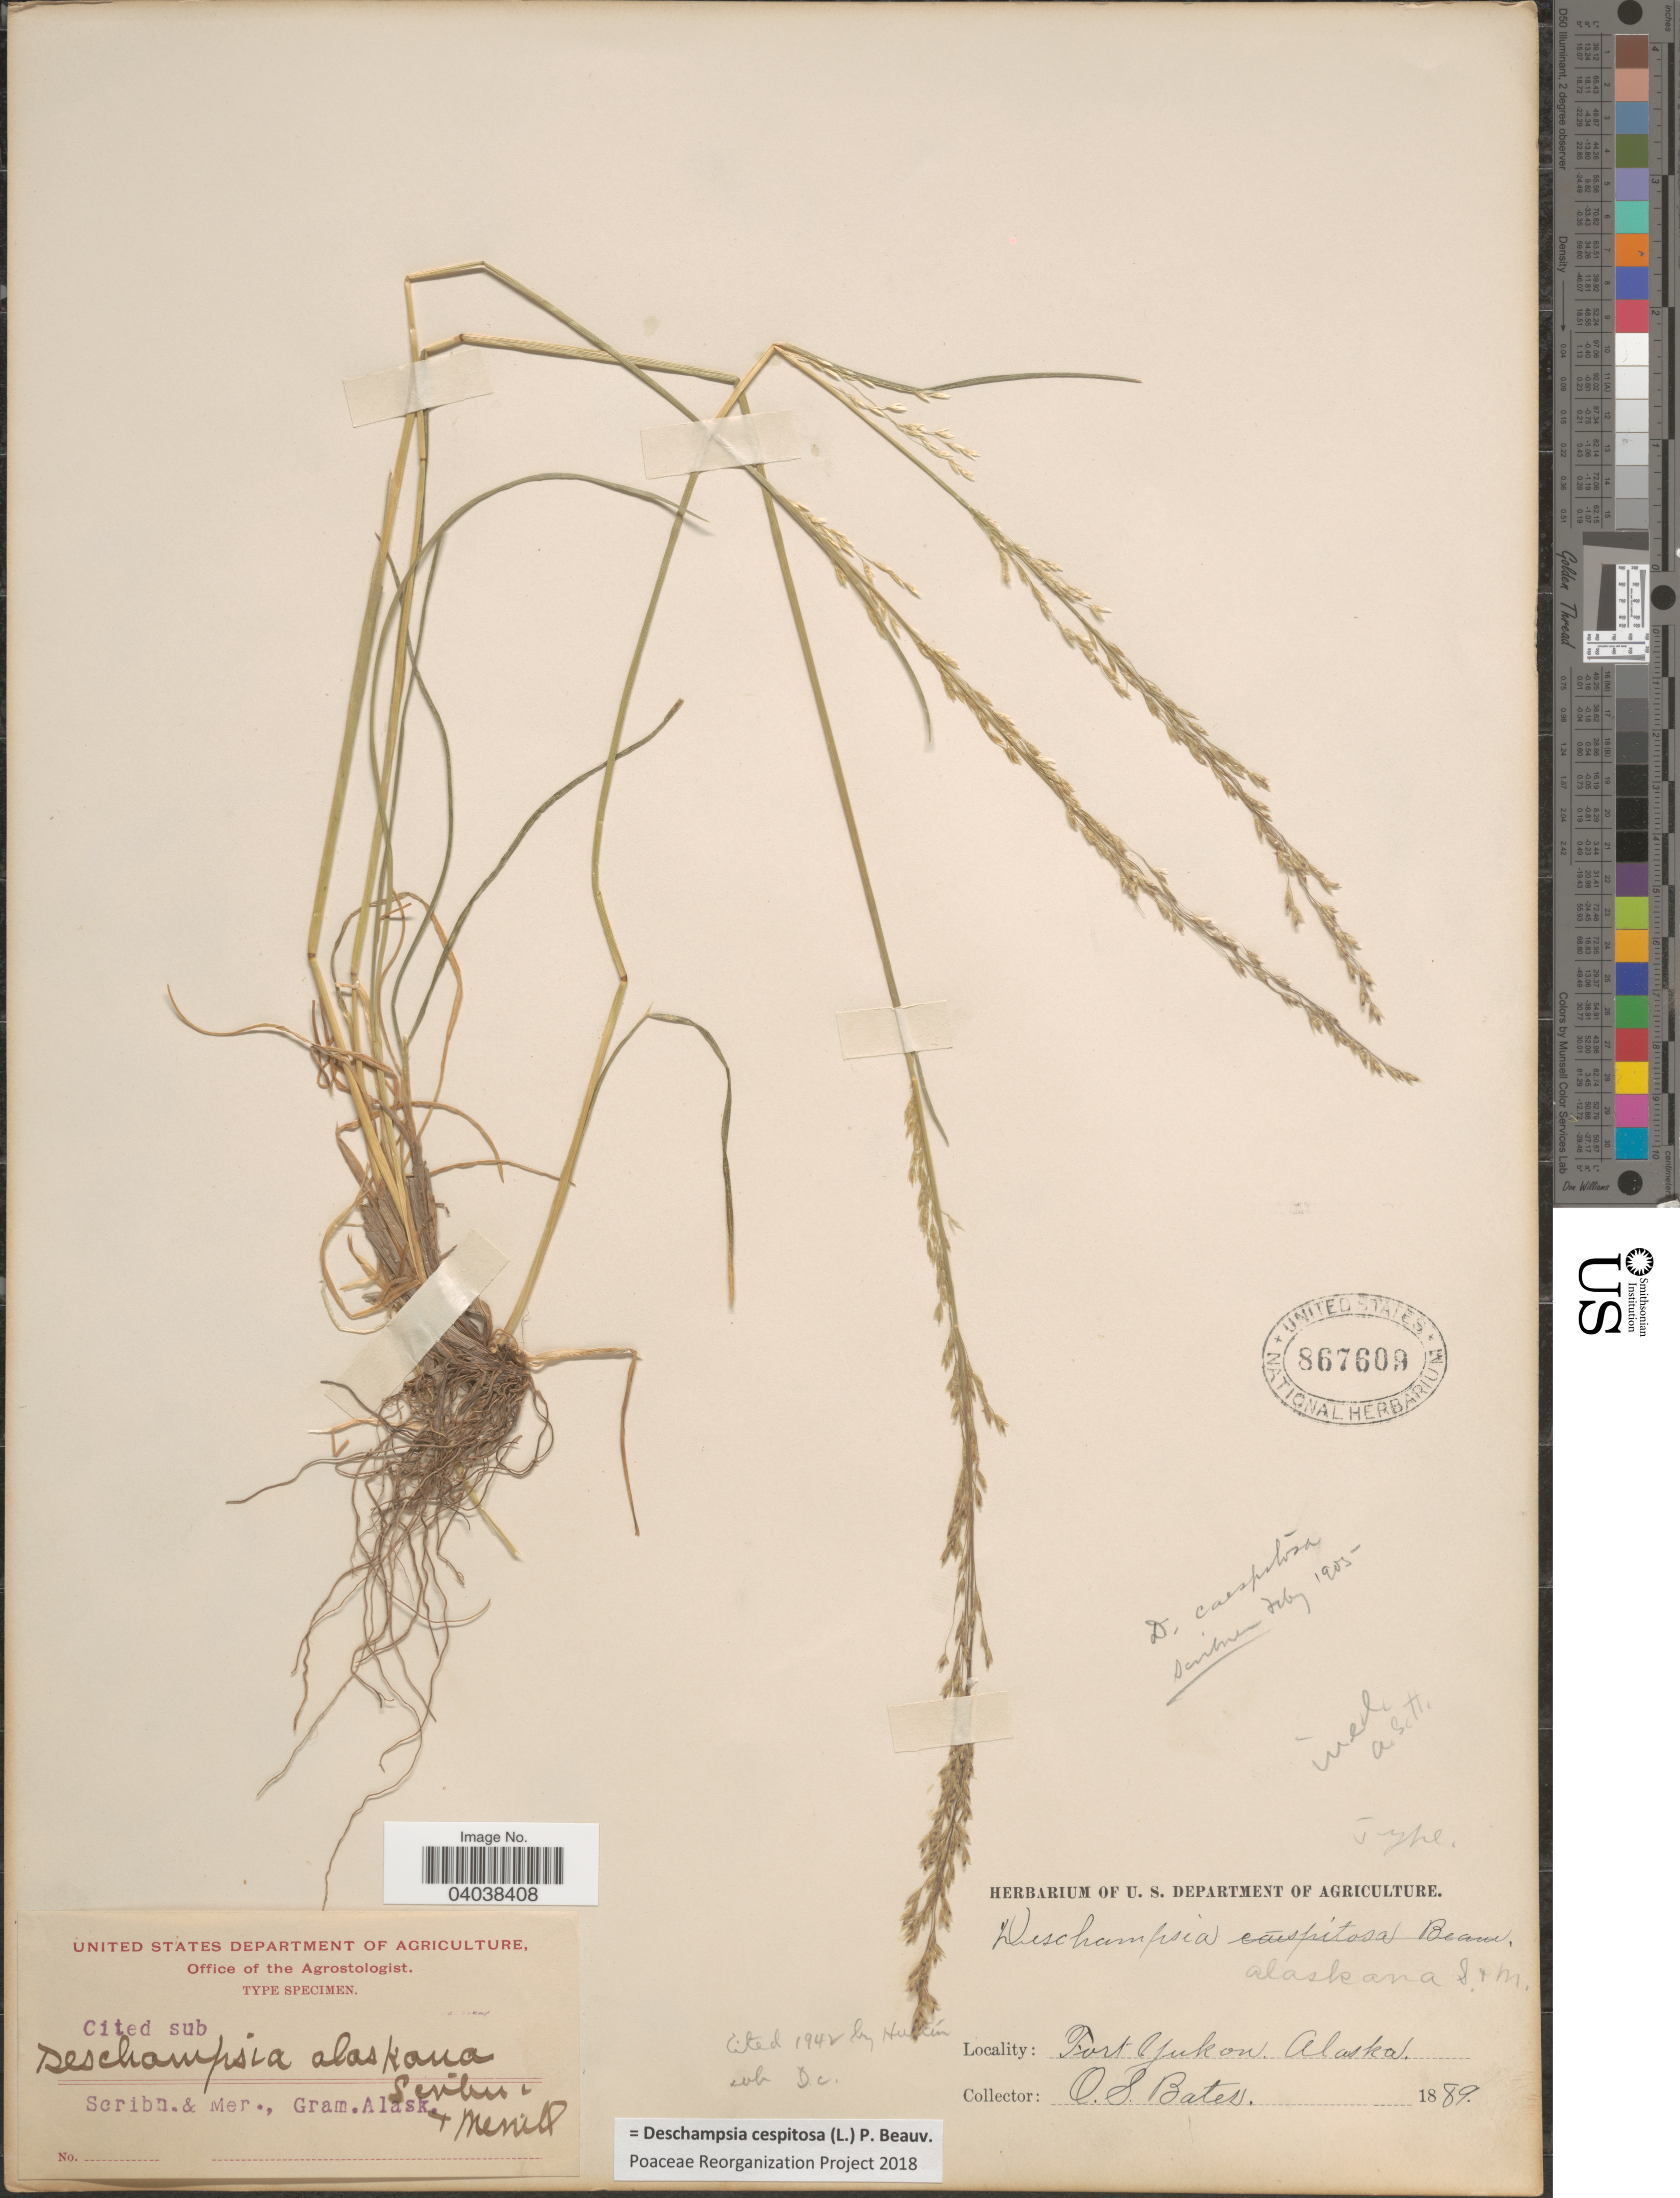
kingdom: Plantae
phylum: Tracheophyta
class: Liliopsida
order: Poales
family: Poaceae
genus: Deschampsia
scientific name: Deschampsia cespitosa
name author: (L.) P. Beauv.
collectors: O. Bates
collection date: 1889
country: United States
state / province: Alaska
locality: Fort Yukon.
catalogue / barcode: US 867609